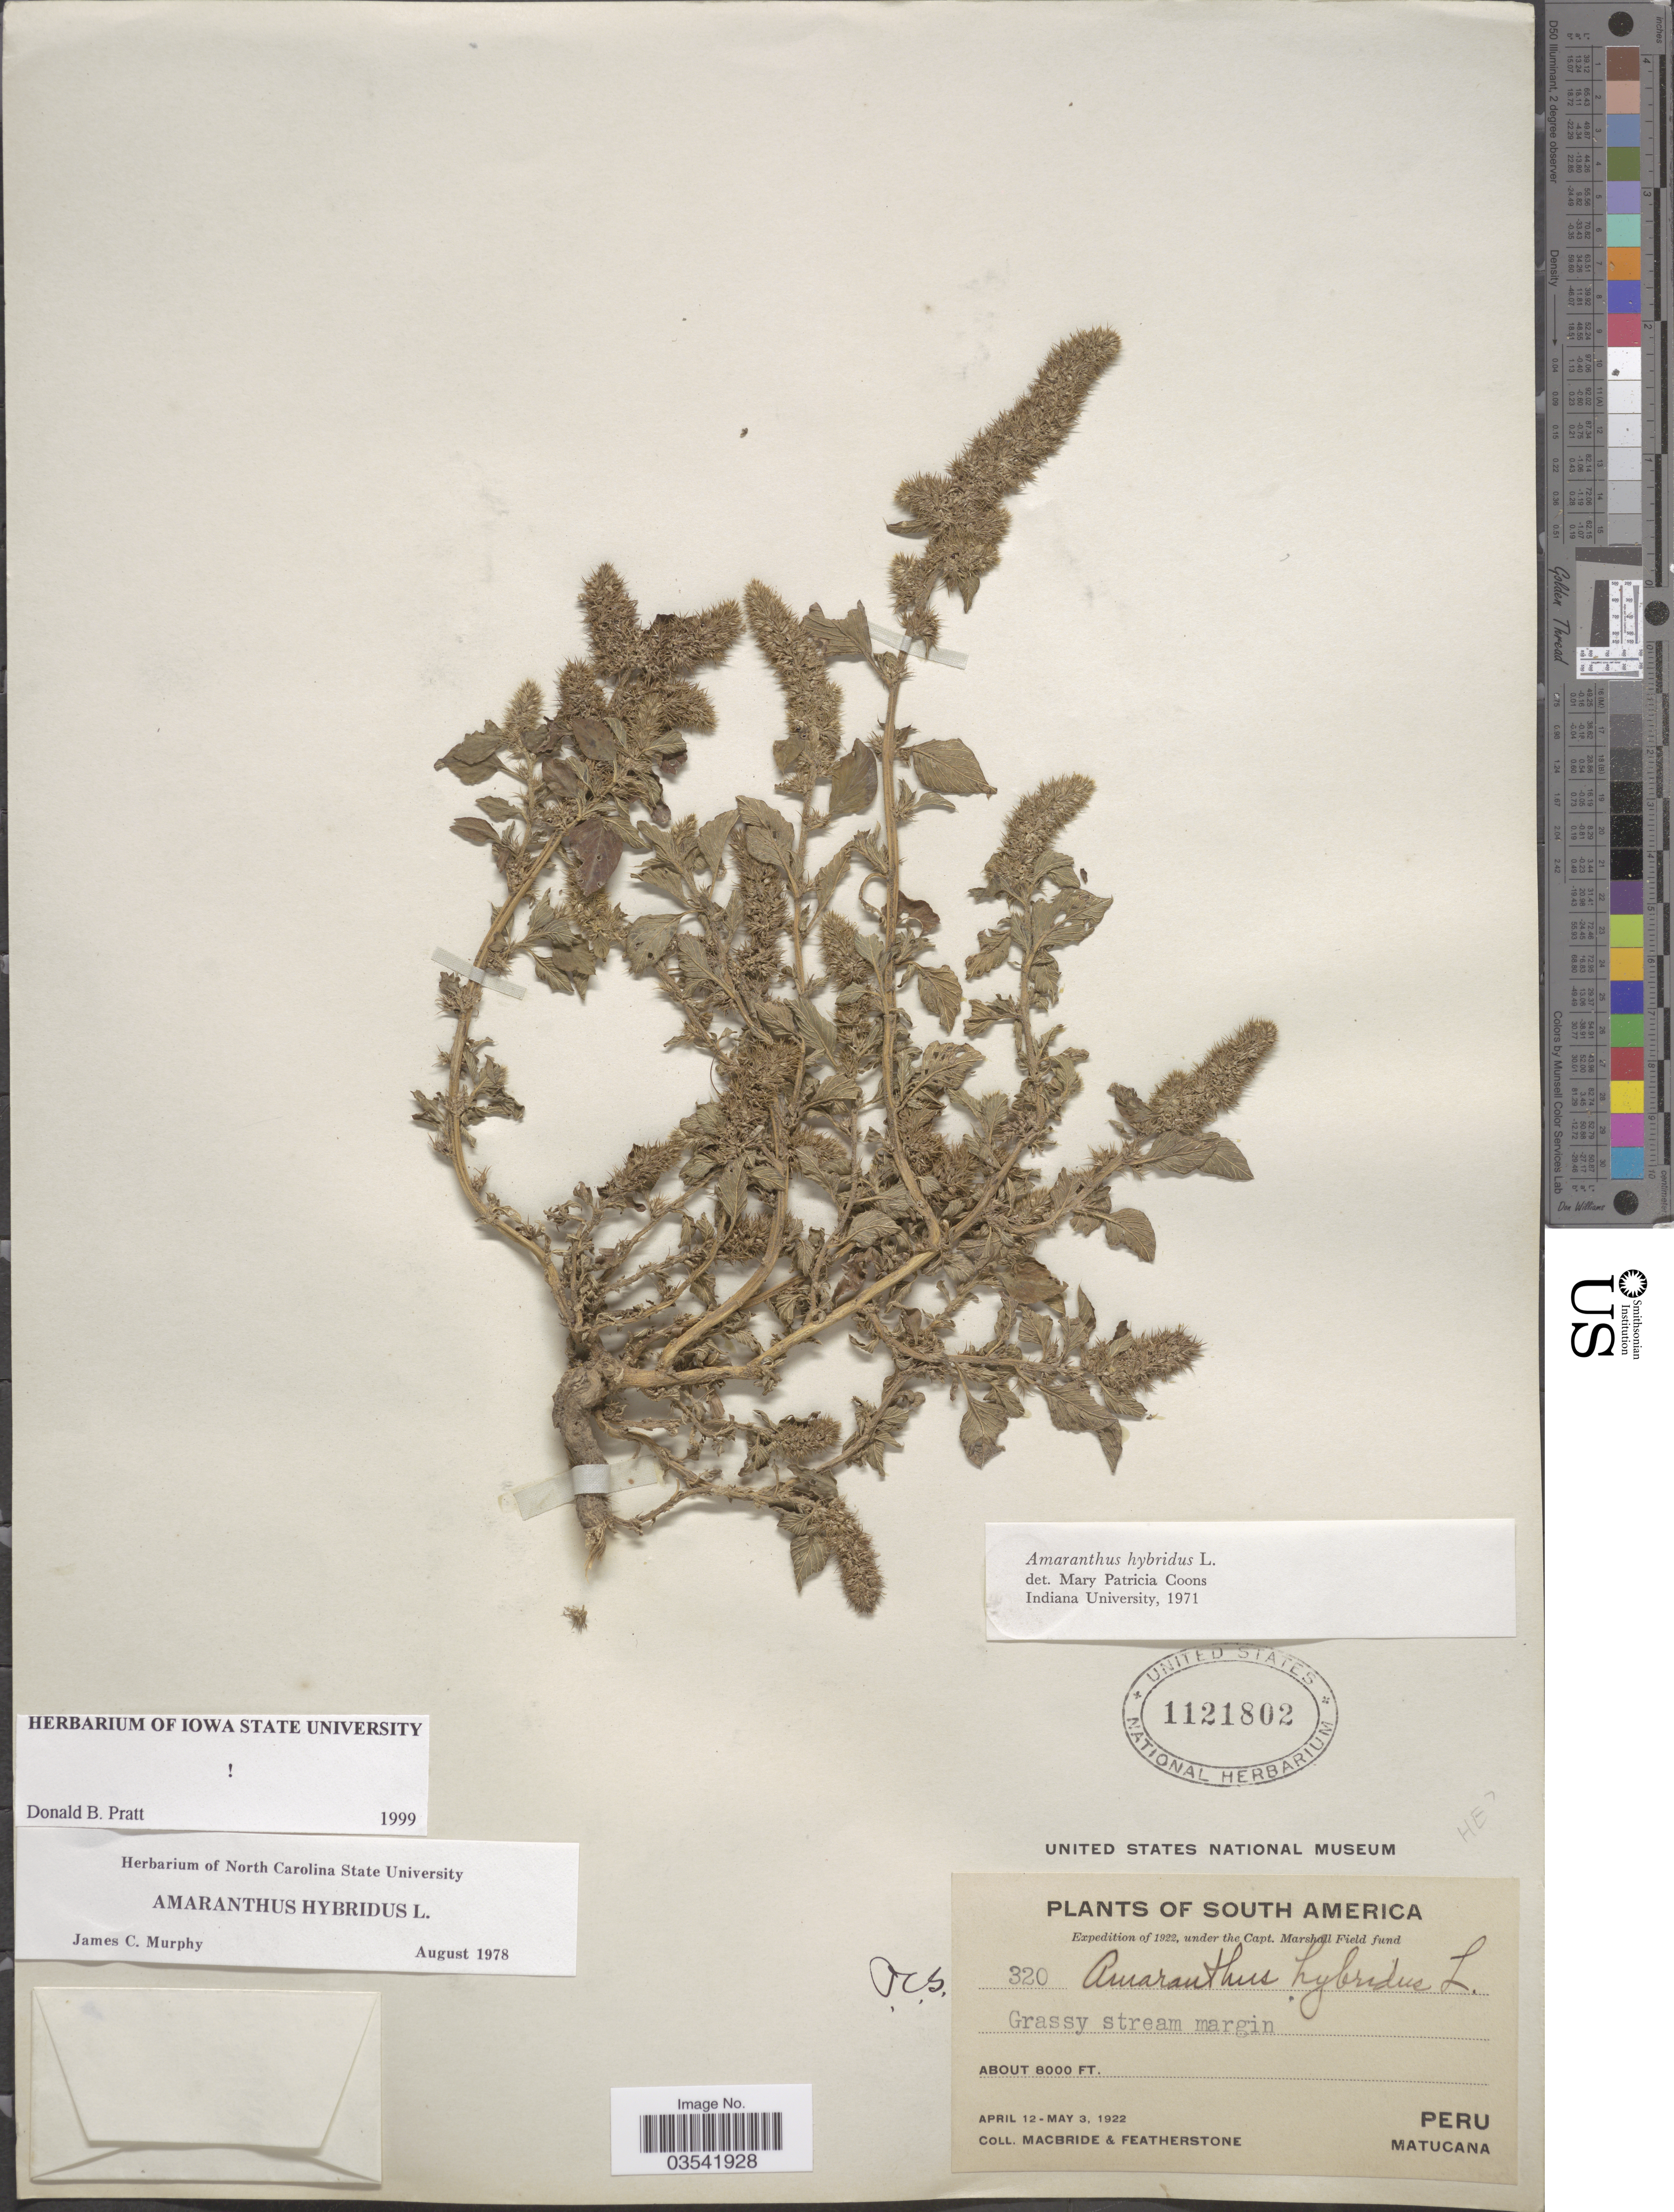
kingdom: Plantae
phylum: Tracheophyta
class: Magnoliopsida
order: Caryophyllales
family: Amaranthaceae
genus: Amaranthus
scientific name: Amaranthus hybridus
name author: L.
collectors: Macbride, -- & -. Featherstone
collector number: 320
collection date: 1922-04-12/1922-05-03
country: Peru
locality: Matucana.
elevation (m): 2438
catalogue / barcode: US 1121802